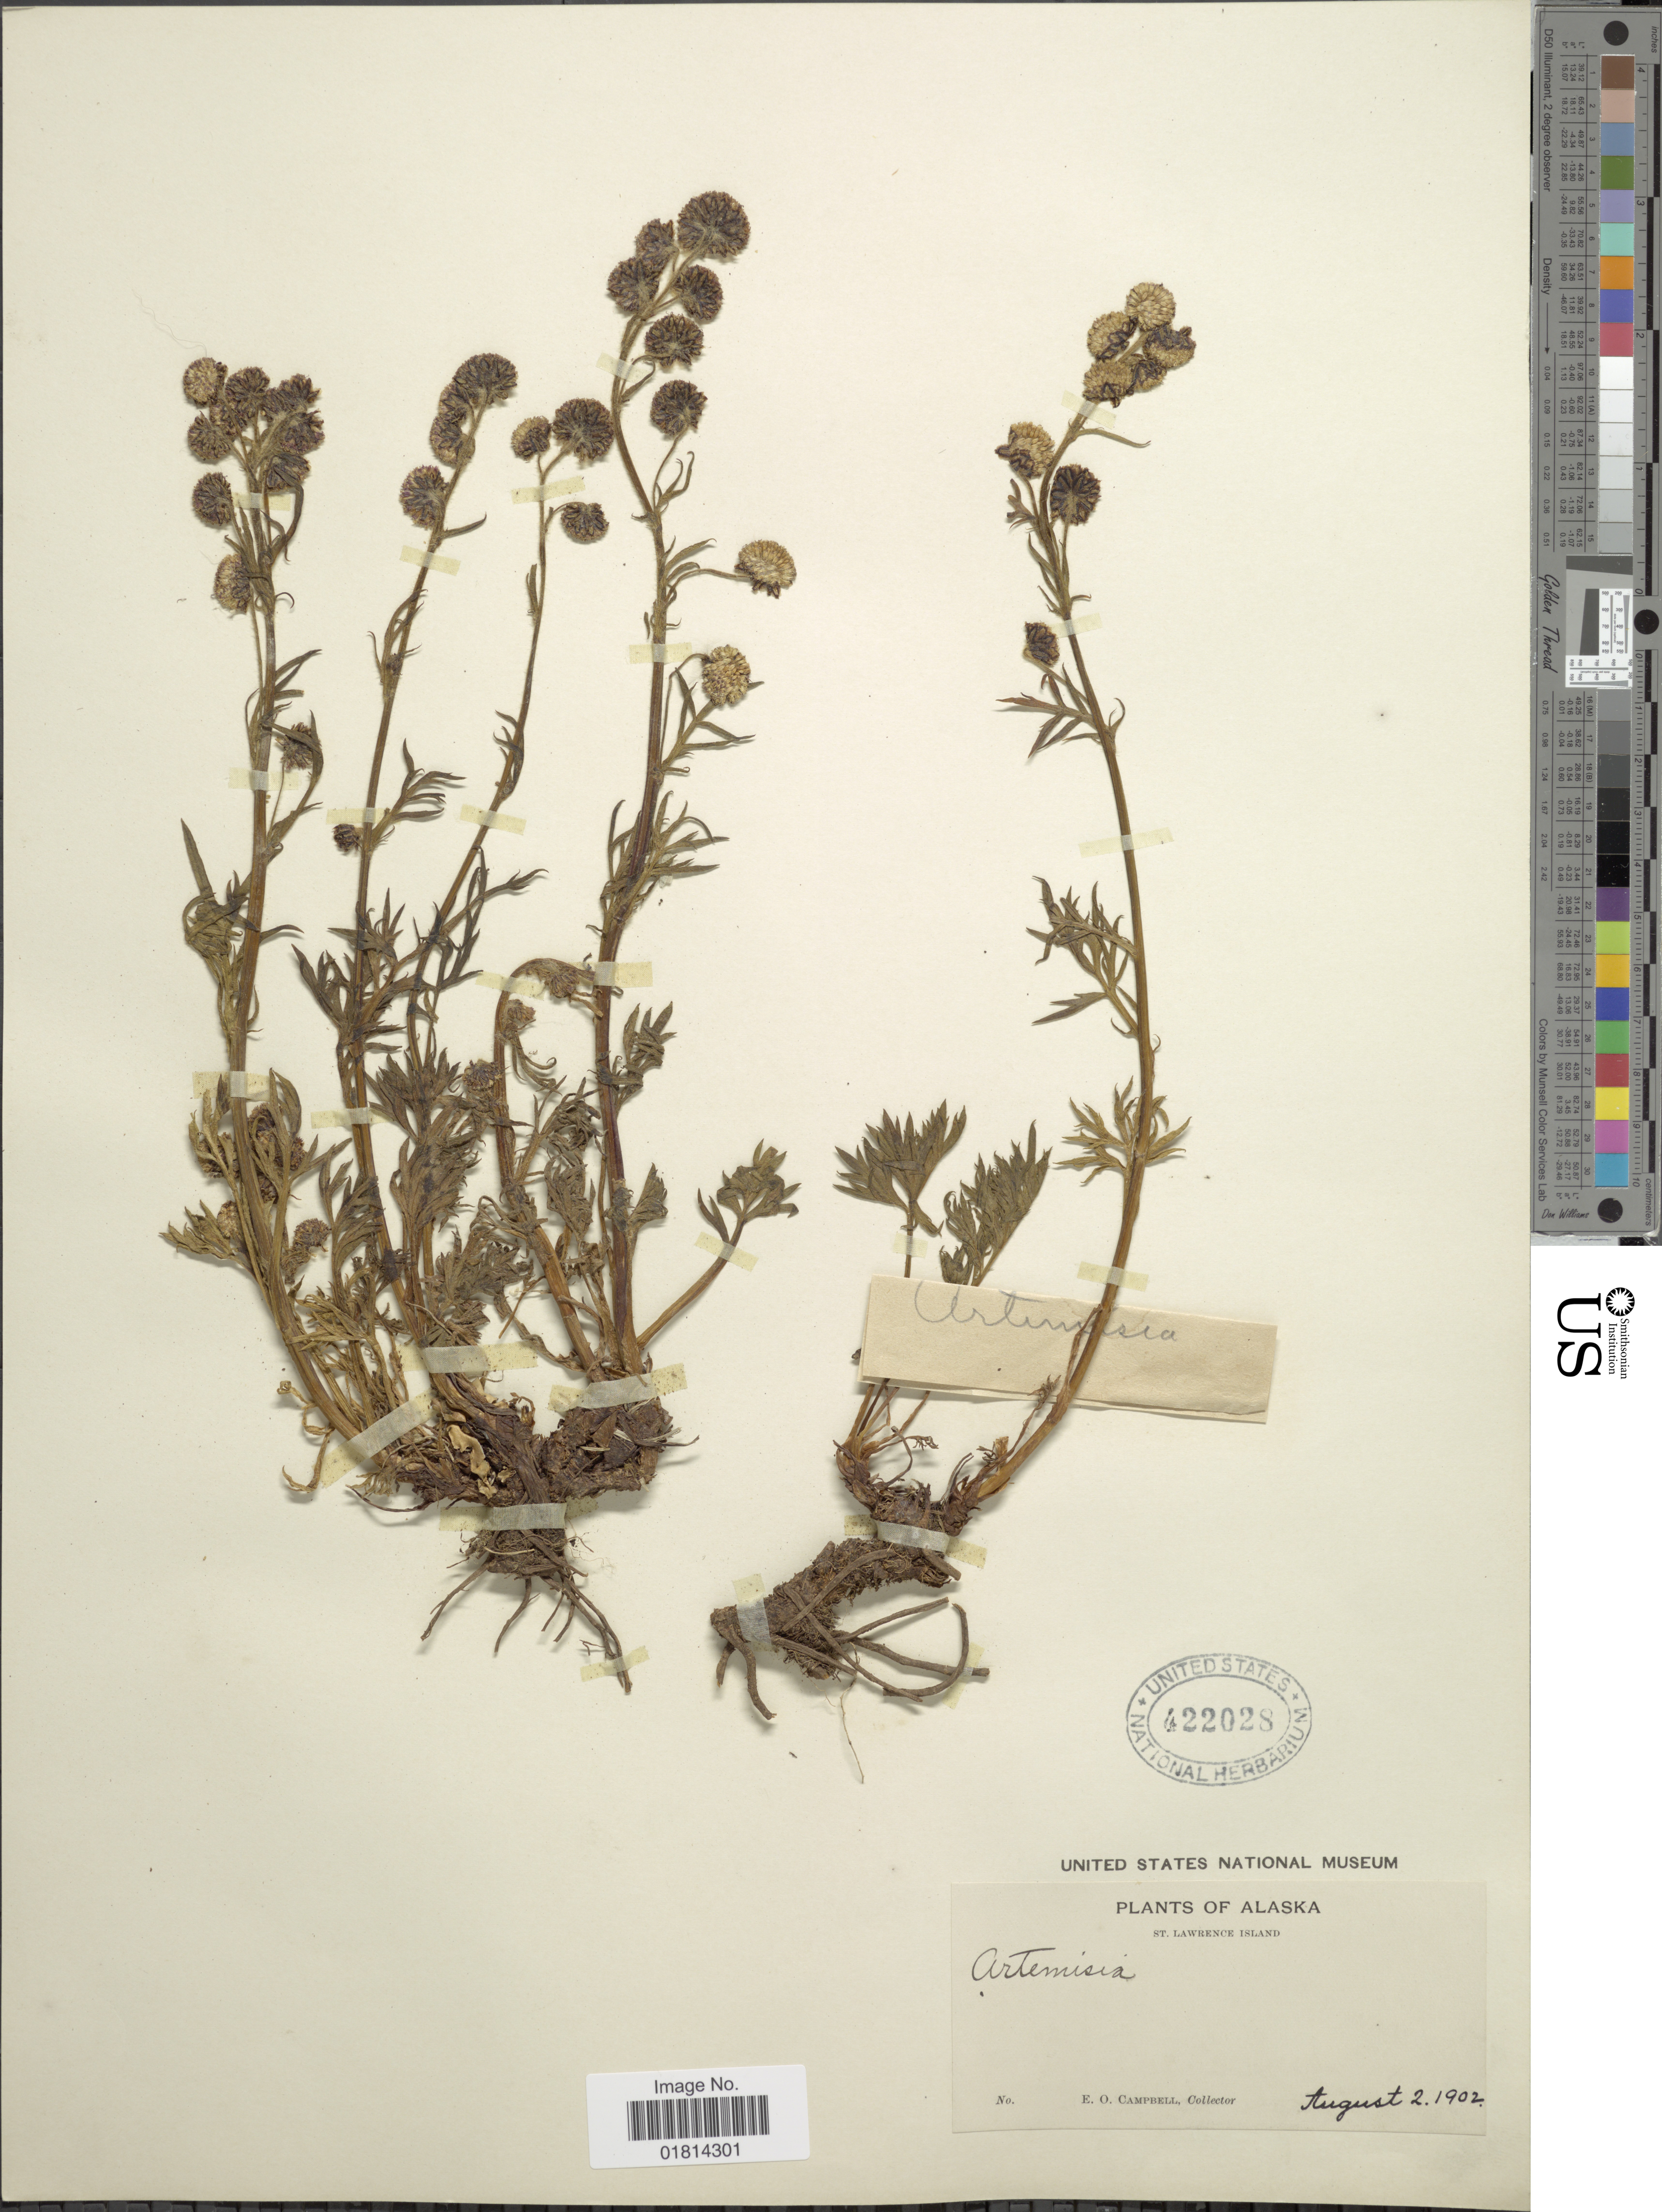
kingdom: Plantae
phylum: Tracheophyta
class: Magnoliopsida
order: Asterales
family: Asteraceae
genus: Artemisia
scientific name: Artemisia arctica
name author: Less.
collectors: E. Campbell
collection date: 1902-08-02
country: United States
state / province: Alaska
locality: St. Lawrence Island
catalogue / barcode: US 422028